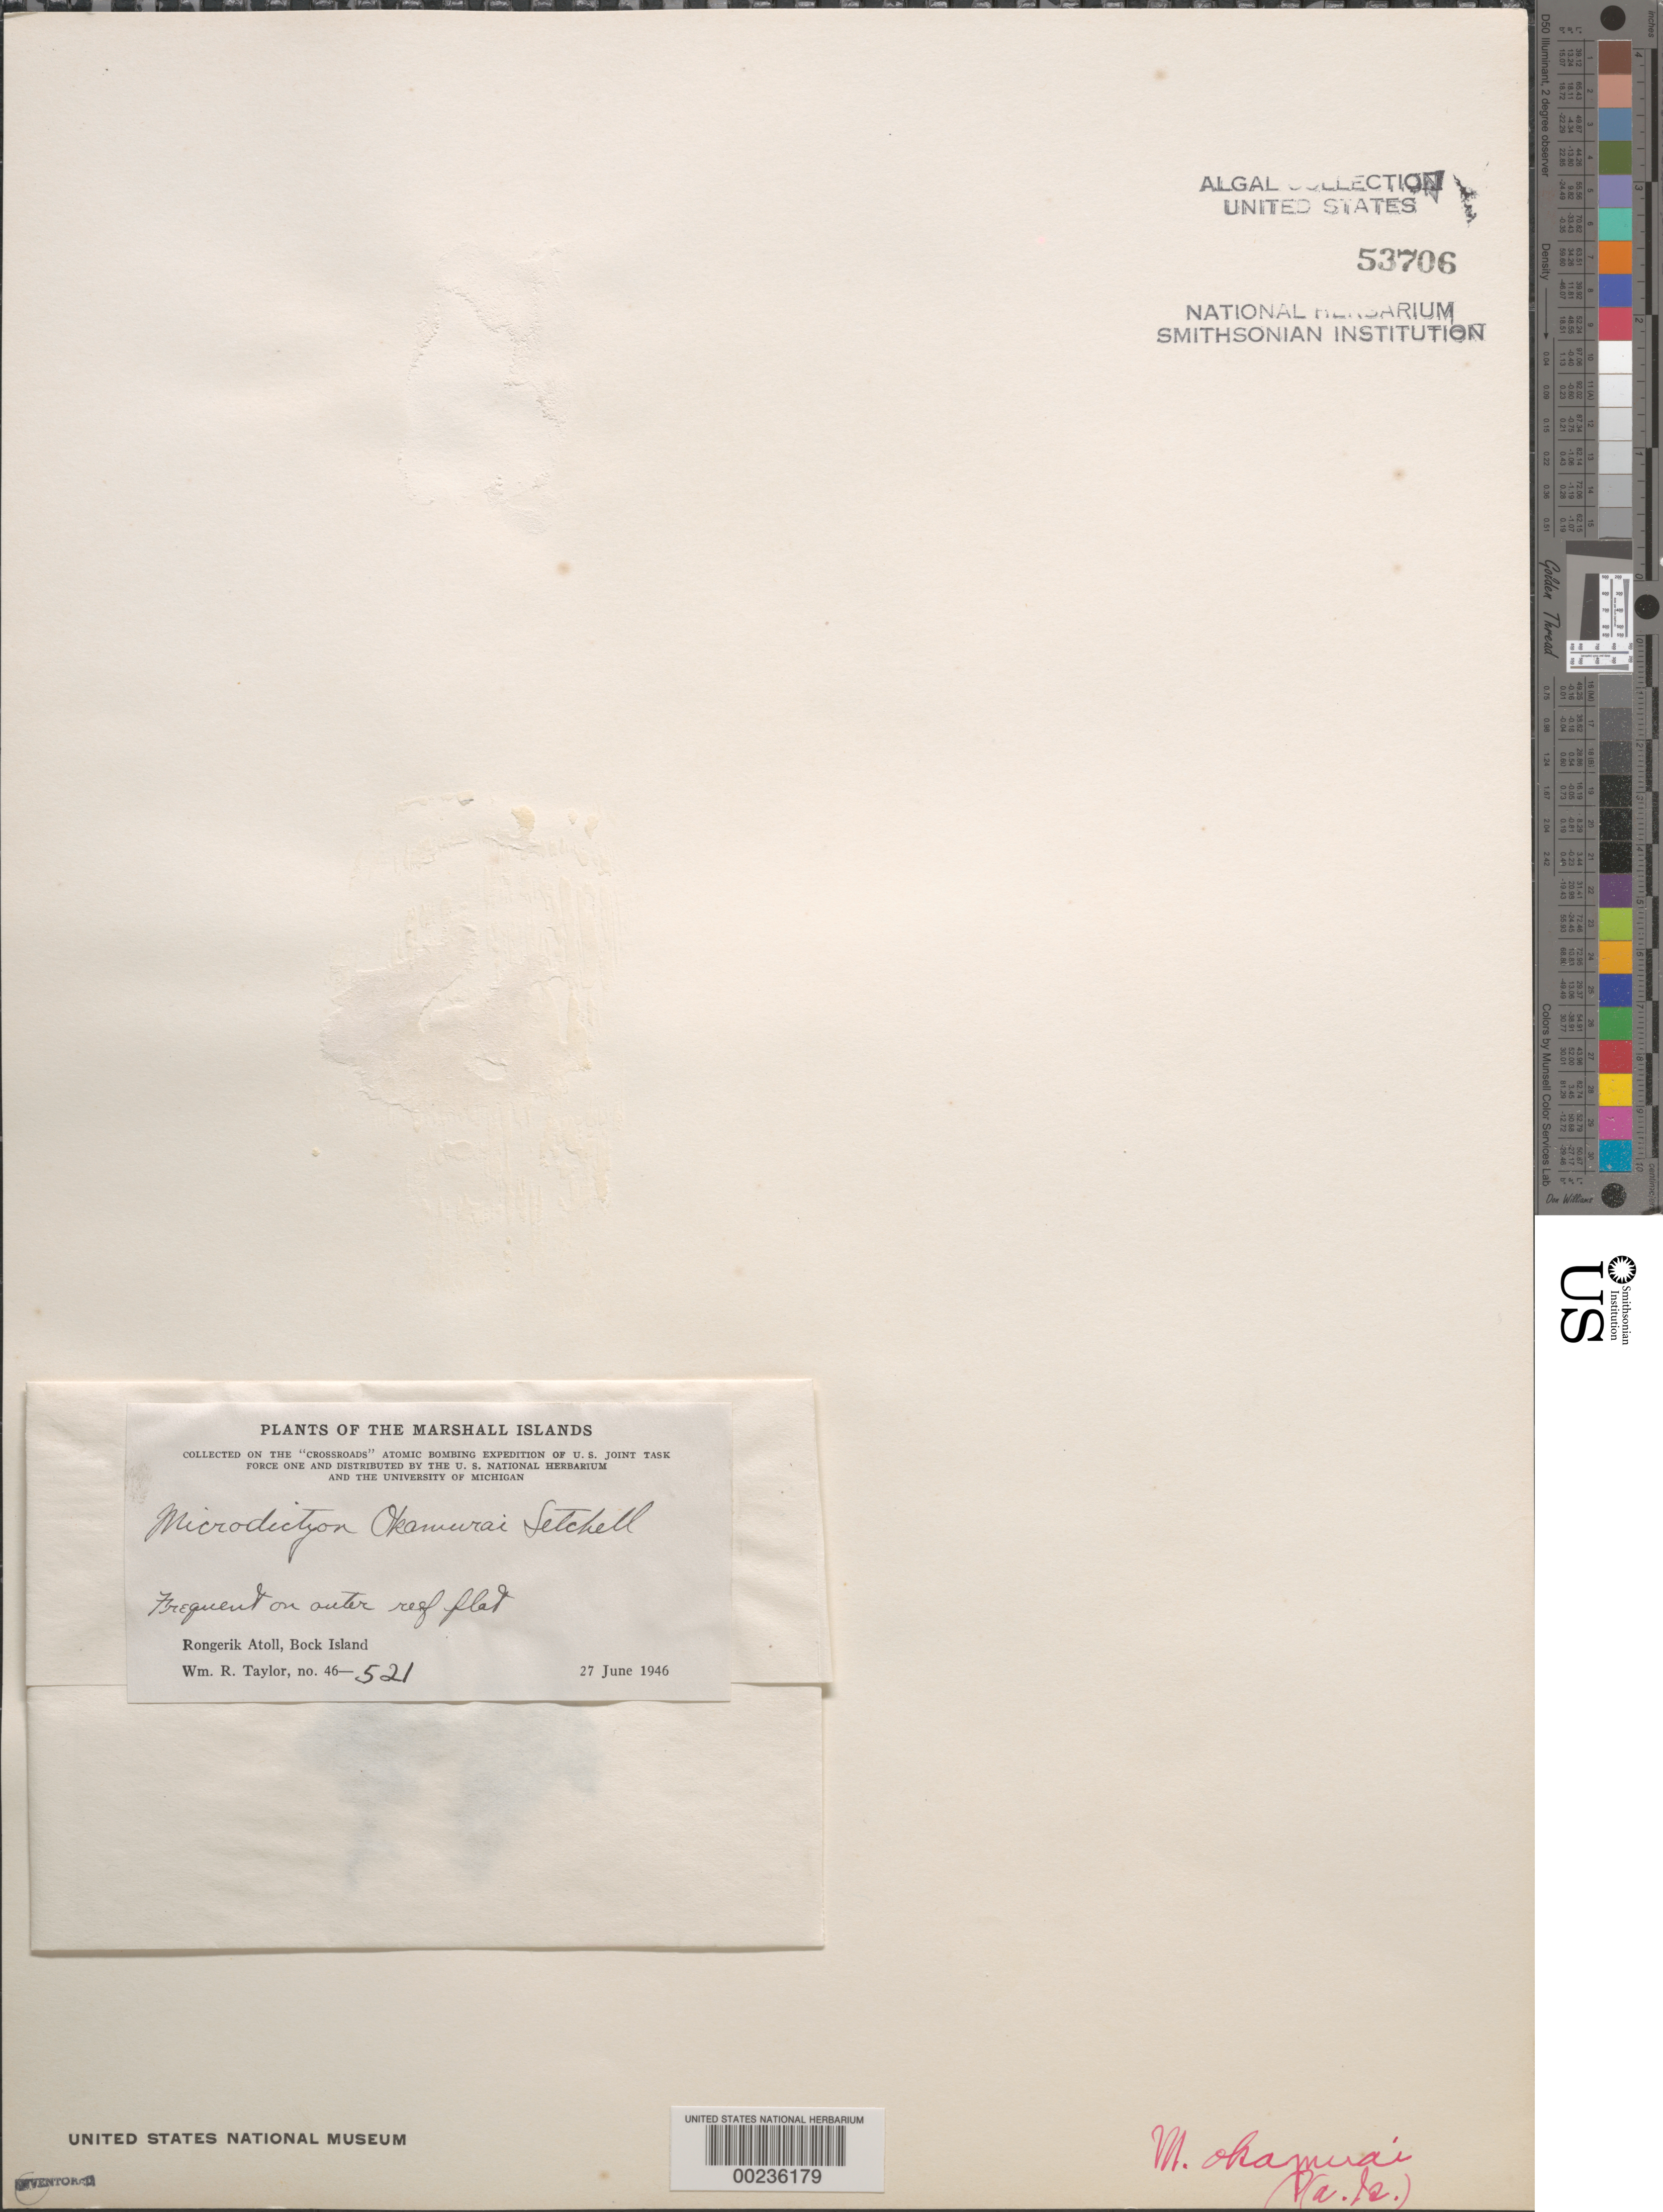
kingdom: Plantae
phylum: Chlorophyta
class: Ulvophyceae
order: Cladophorales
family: Anadyomenaceae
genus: Microdictyon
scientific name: Microdictyon okamurae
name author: Setch.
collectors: W. R. Taylor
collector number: WRT 46-521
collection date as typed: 27 Jun 1946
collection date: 1946-06-27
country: Marshall Islands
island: Rongrik [Rongerik] Atoll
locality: Bock Islet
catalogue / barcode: US 53706